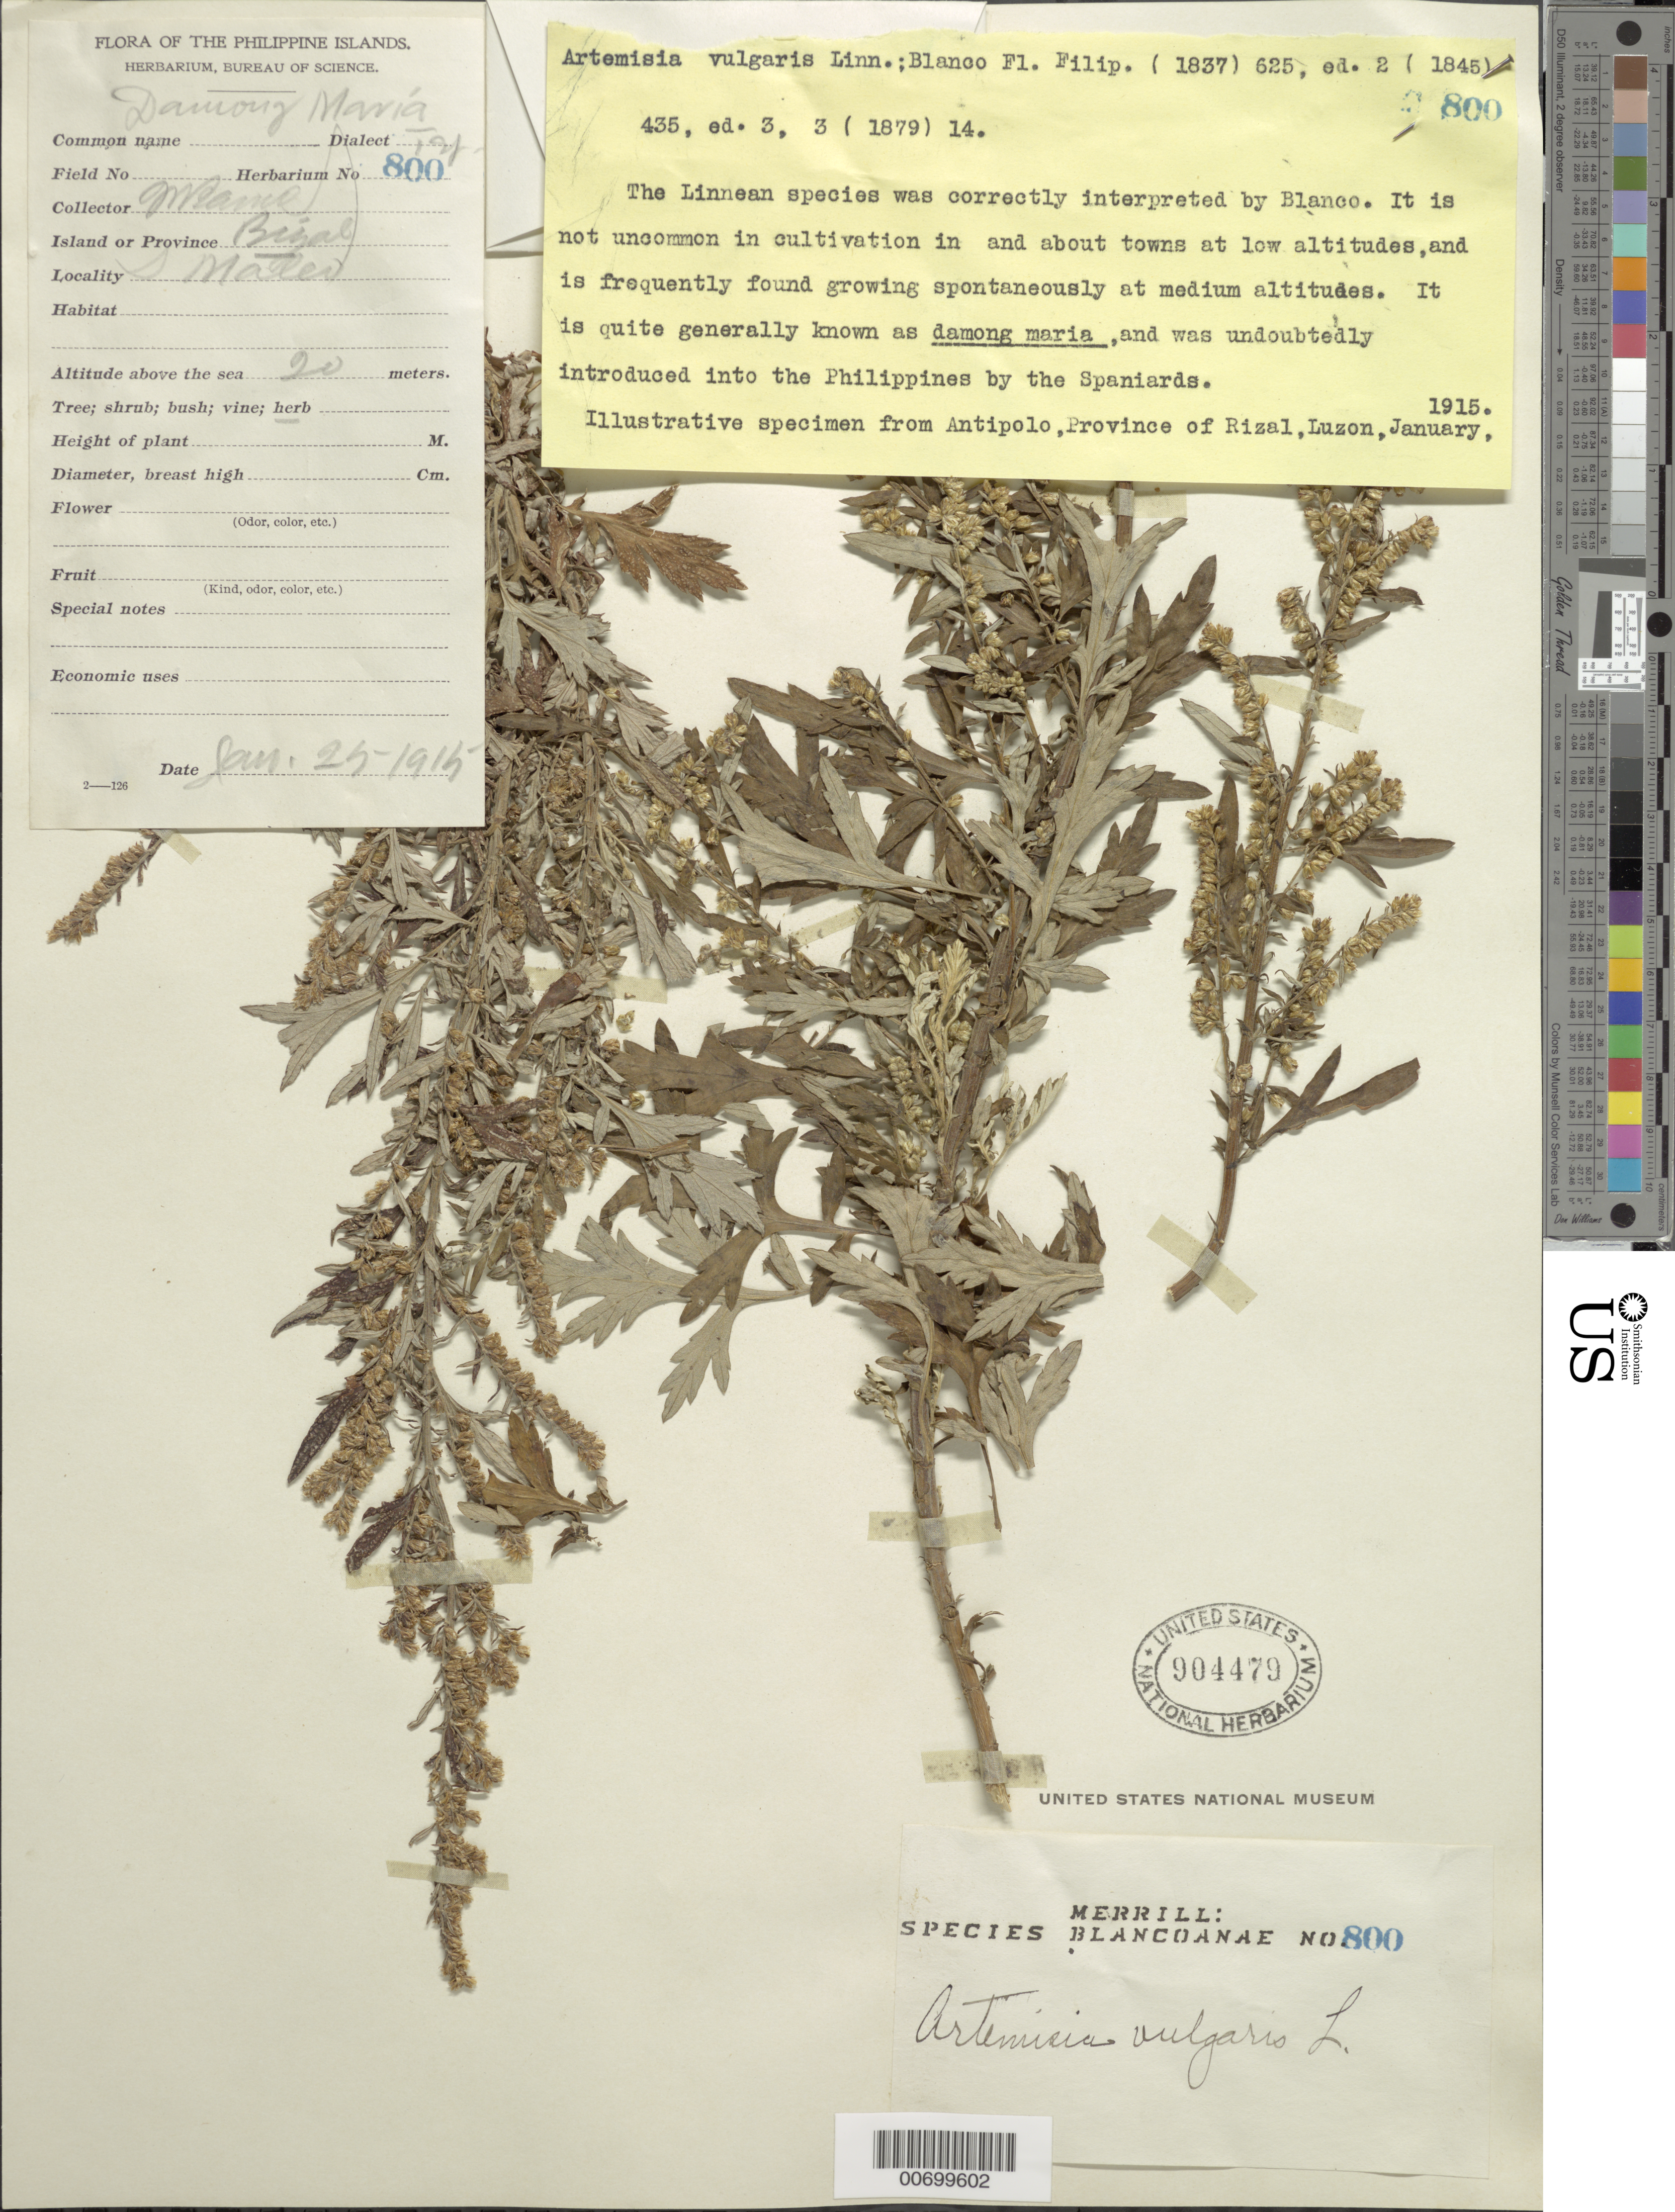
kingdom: Plantae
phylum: Tracheophyta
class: Magnoliopsida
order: Asterales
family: Asteraceae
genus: Artemisia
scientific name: Artemisia vulgaris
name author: L.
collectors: M. Ramos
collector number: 800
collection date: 1915-01-25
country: Philippines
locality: Island or province Rizal, S. [illegible text], Antipolo, Luzon, The Philippine Islands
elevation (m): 20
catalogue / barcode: US 904479